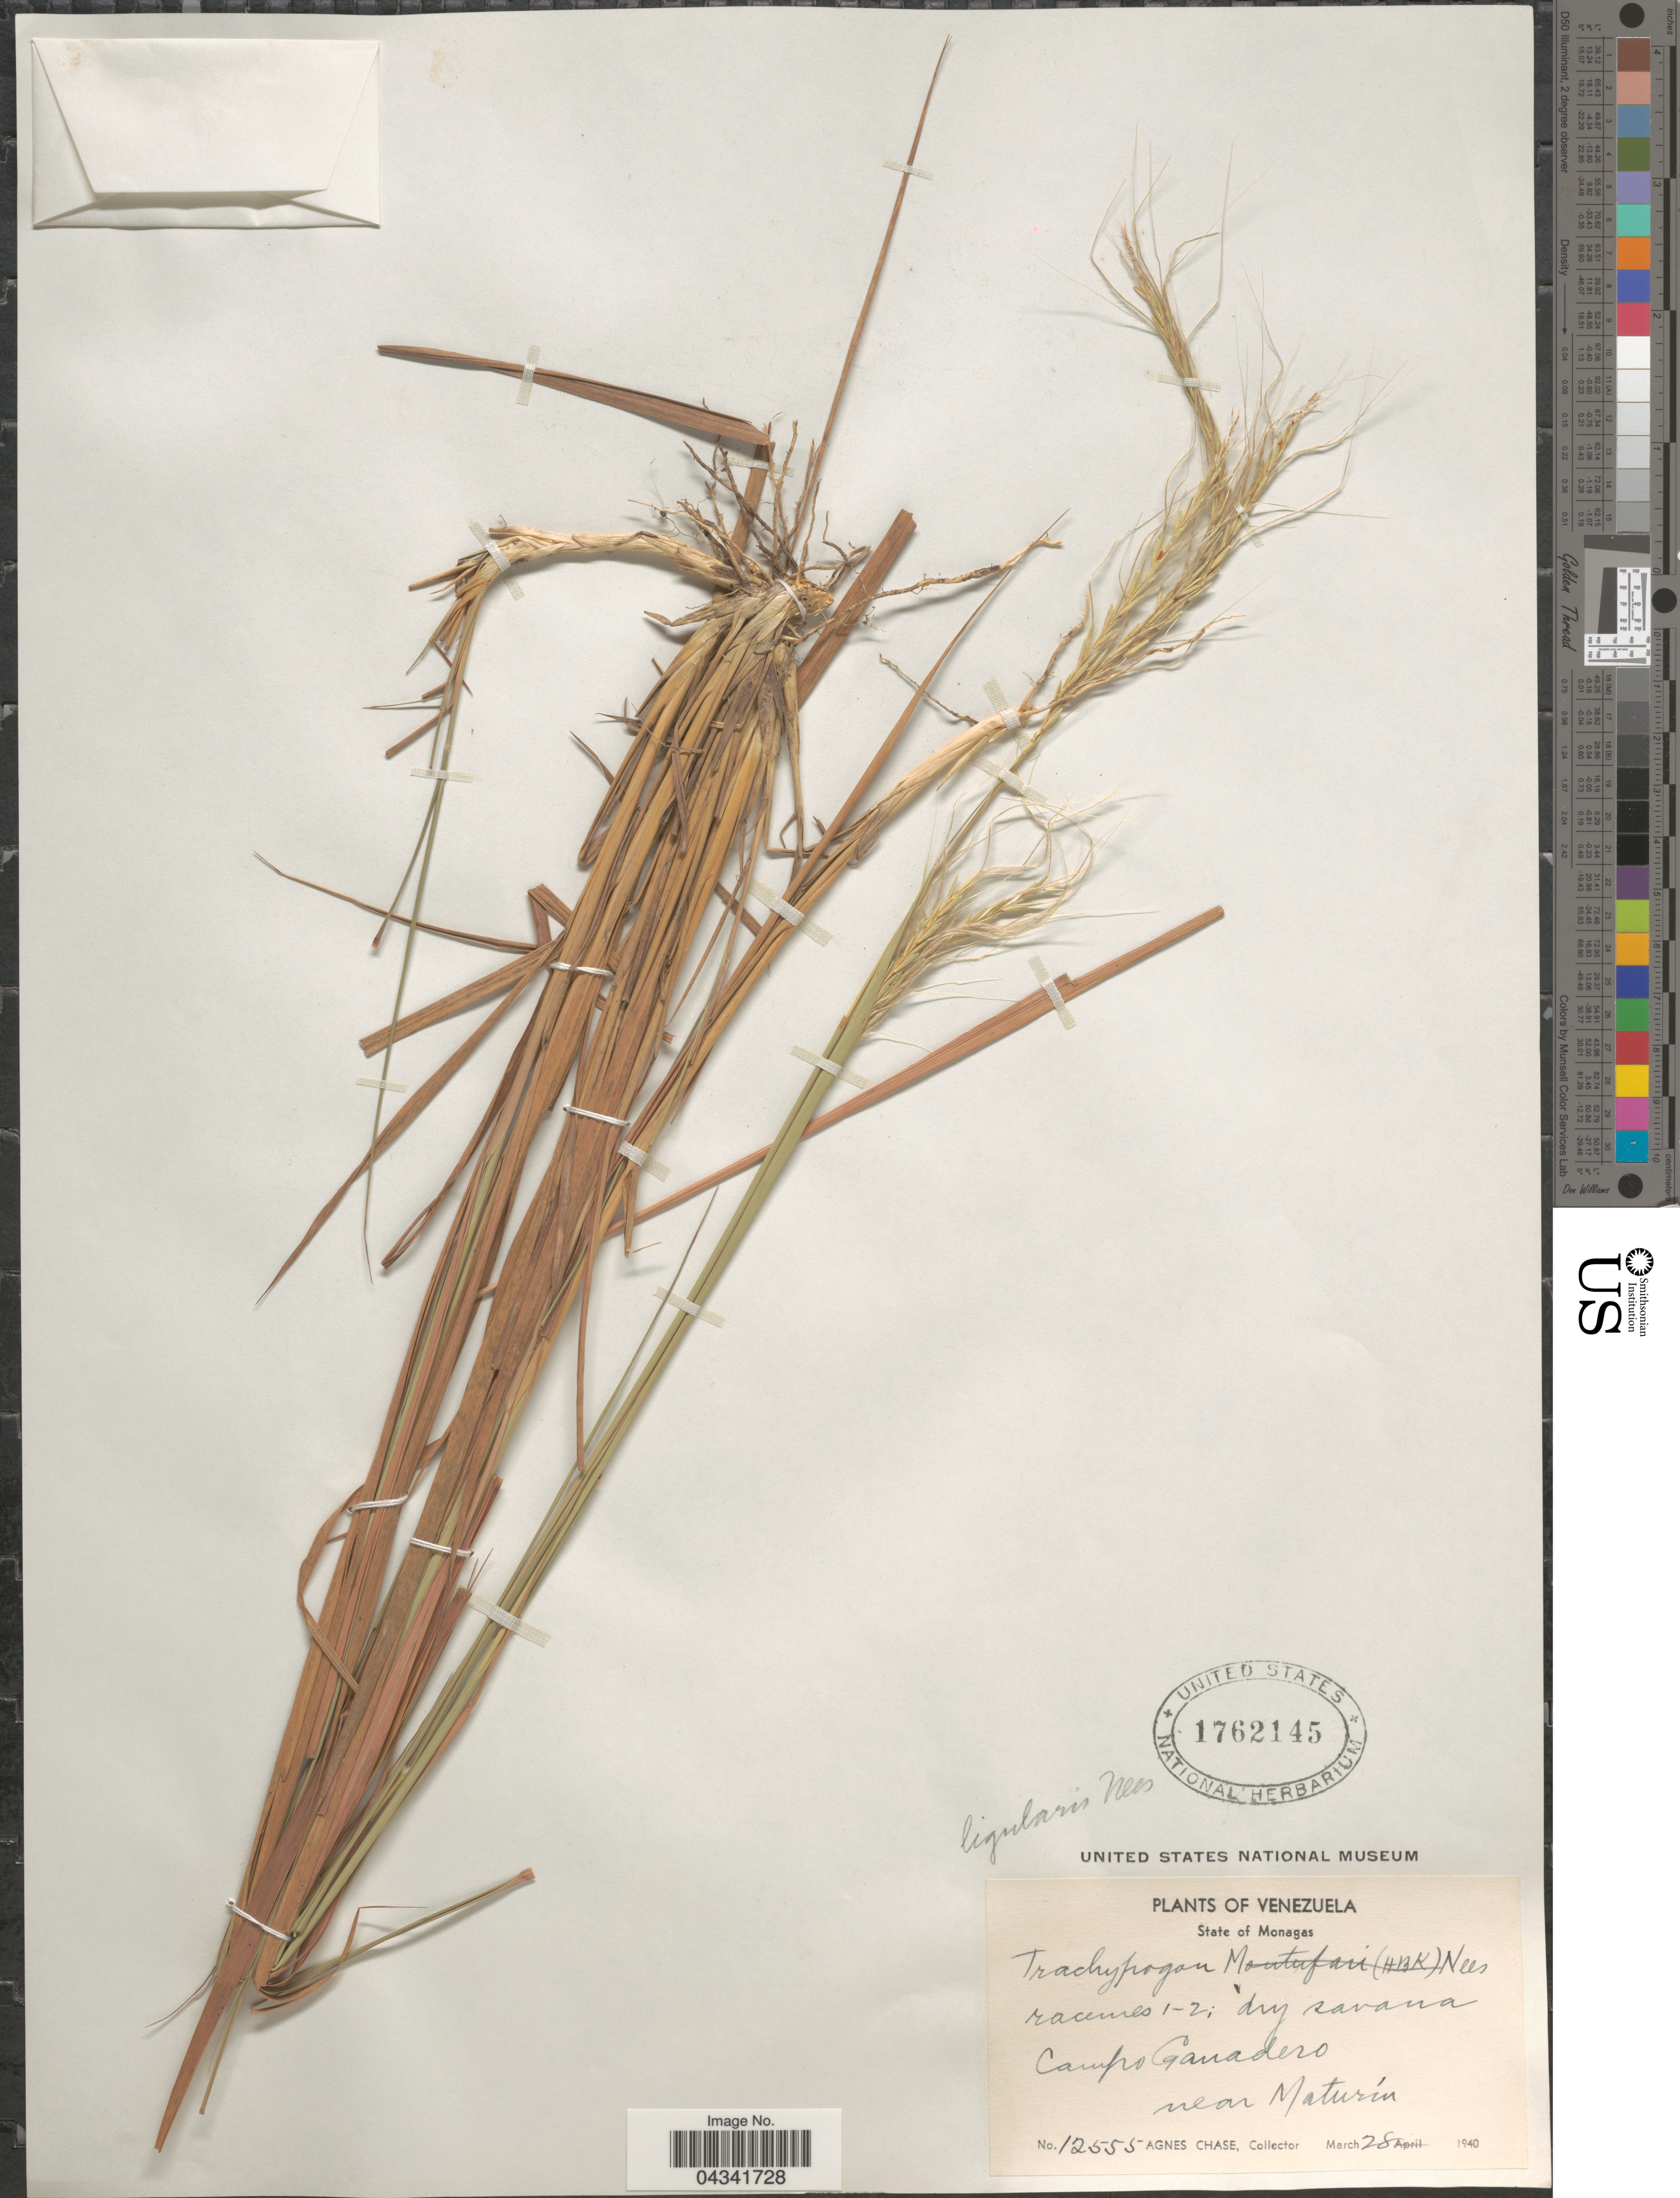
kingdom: Plantae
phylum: Tracheophyta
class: Liliopsida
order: Poales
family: Poaceae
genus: Trachypogon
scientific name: Trachypogon spicatus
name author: (L. f.) Kuntze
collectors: A. Chase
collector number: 12555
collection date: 1940-03-28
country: Venezuela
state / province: Monagas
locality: Campo Ganadero near Maturín.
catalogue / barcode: US 1762145